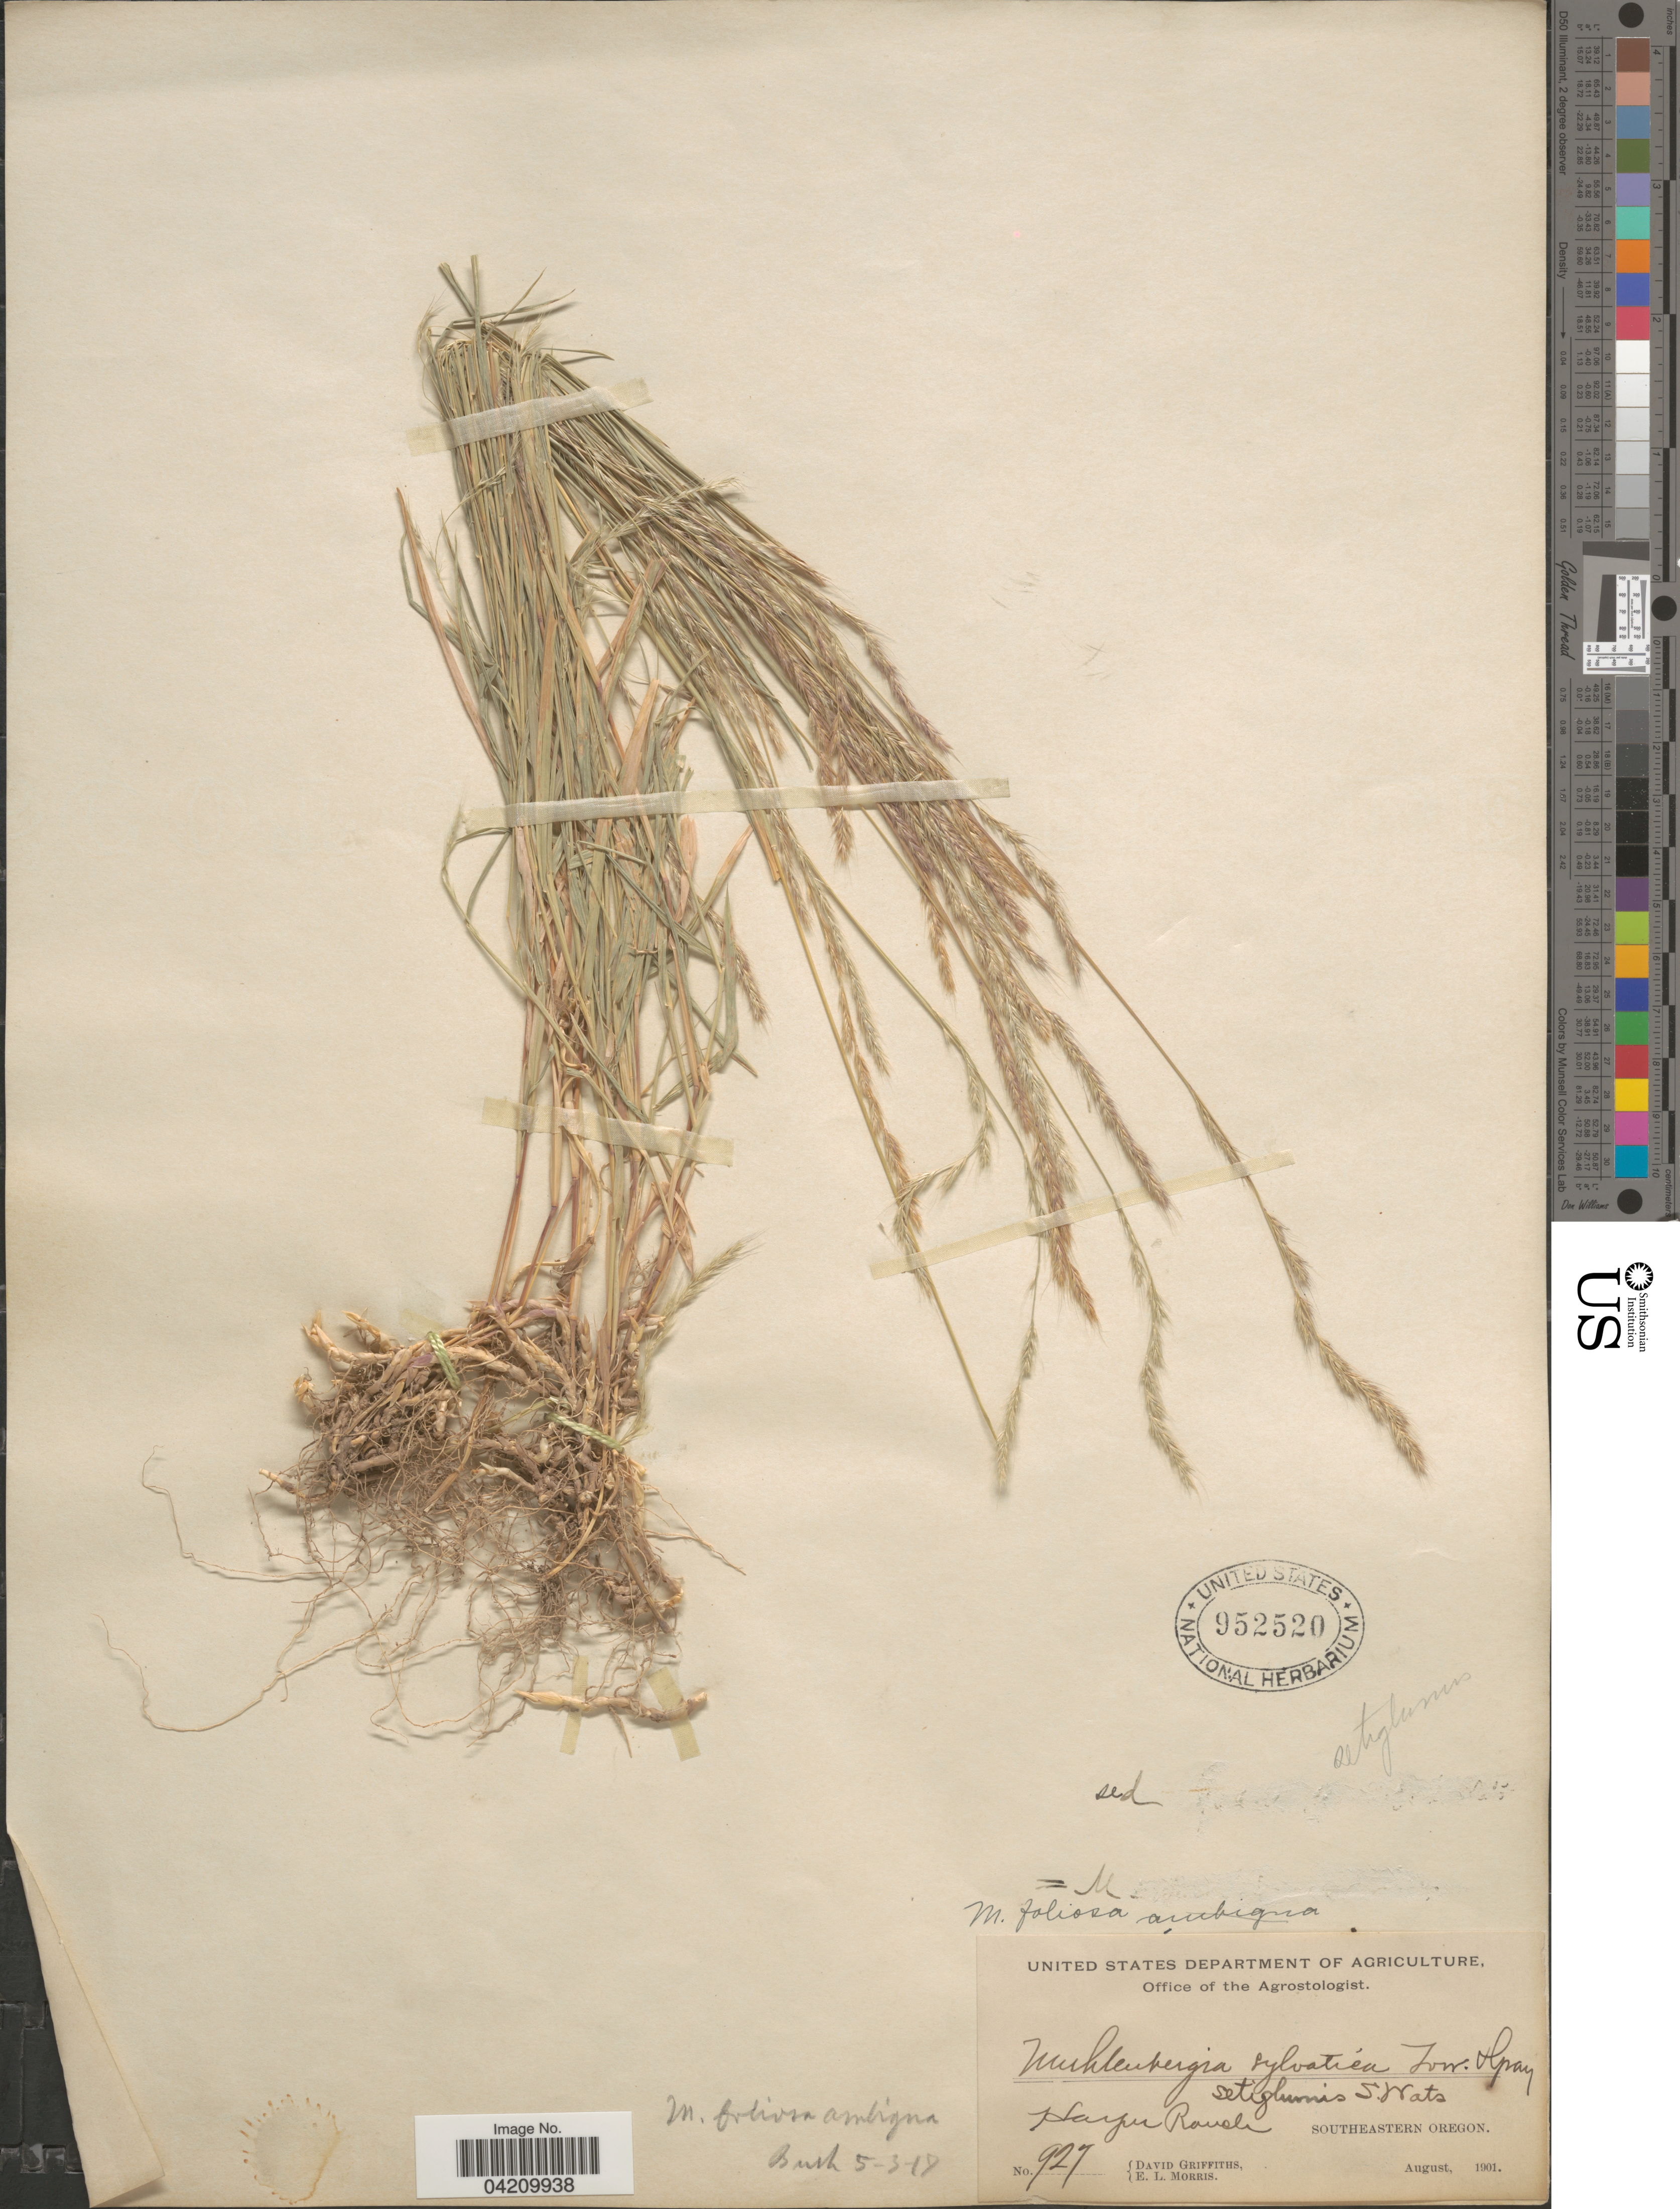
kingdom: Plantae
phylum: Tracheophyta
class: Liliopsida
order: Poales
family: Poaceae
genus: Muhlenbergia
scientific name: Muhlenbergia mexicana var. filiformis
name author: (Torr.) Scribn.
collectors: D. Griffiths & E. Morris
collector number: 927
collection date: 1901-08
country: United States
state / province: Oregon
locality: Harper Ranch Southeastern Oregon.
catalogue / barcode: US 952520